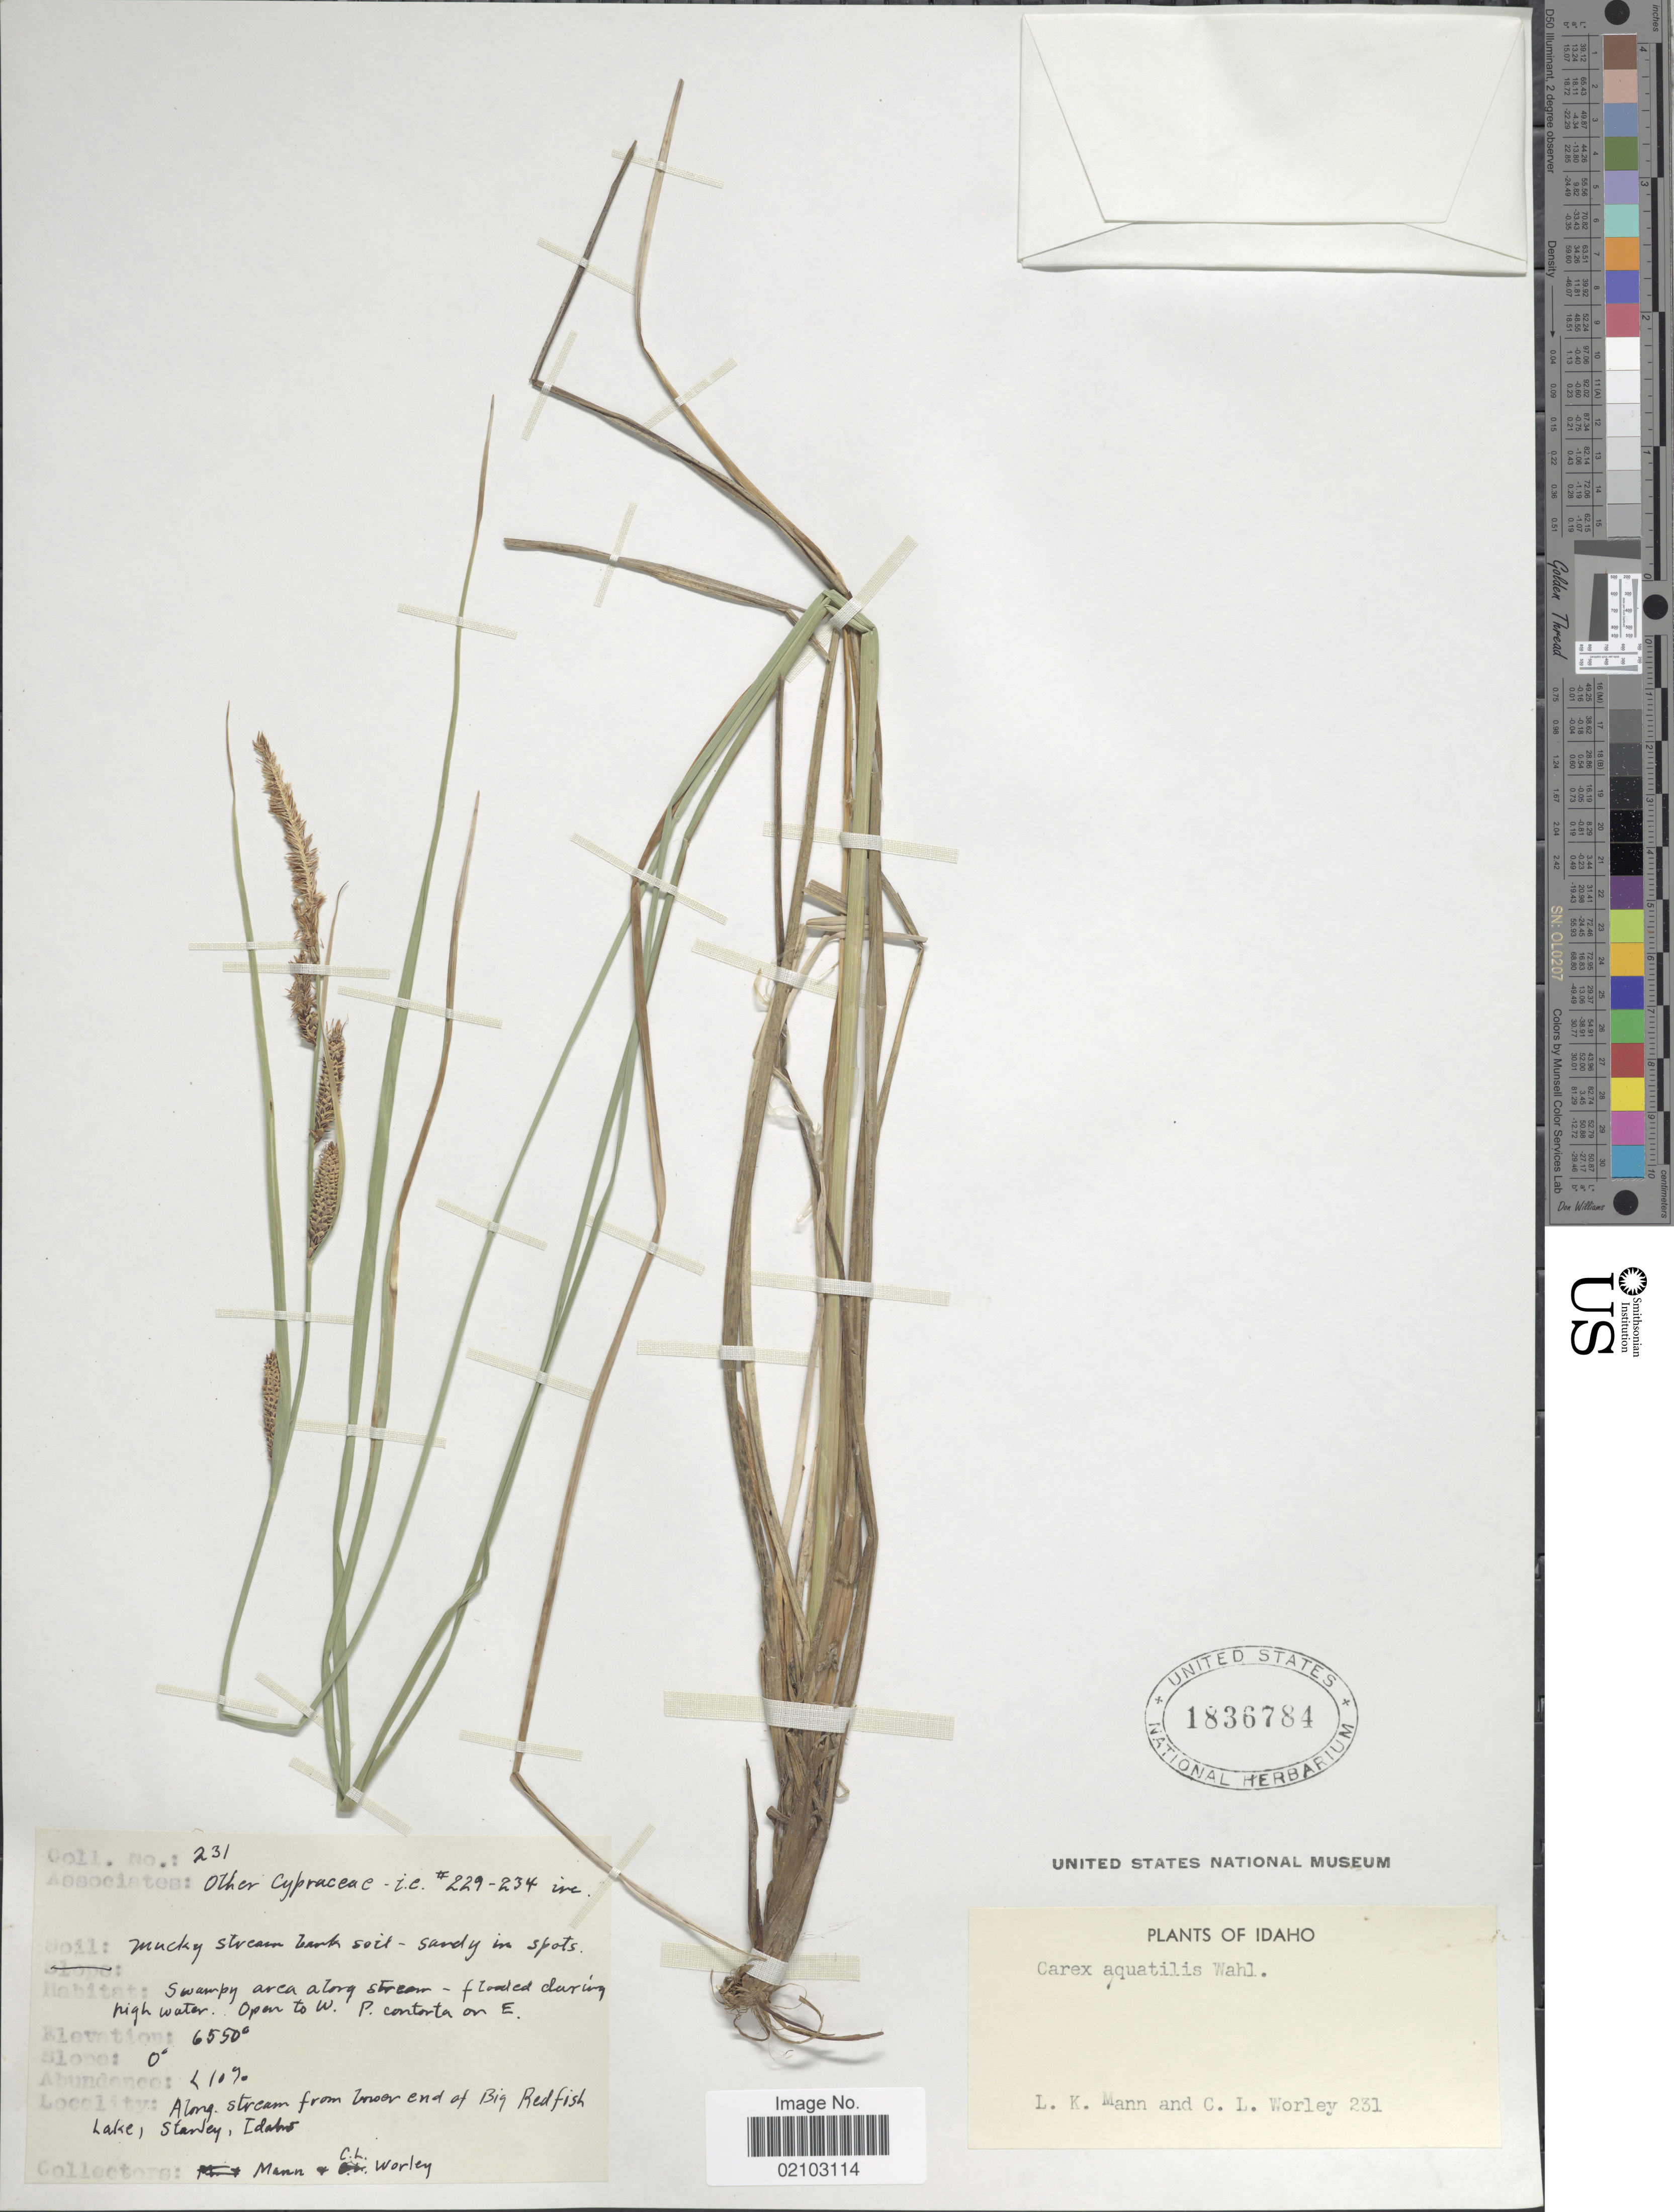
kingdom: Plantae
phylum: Tracheophyta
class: Liliopsida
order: Poales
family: Cyperaceae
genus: Carex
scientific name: Carex aquatilis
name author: Wahlenb.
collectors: L. K. Mann & C. Worley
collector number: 231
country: United States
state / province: Idaho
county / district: Custer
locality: Along stream from lower end of Big Red Fish Lake, Stanley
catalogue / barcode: US 1836784